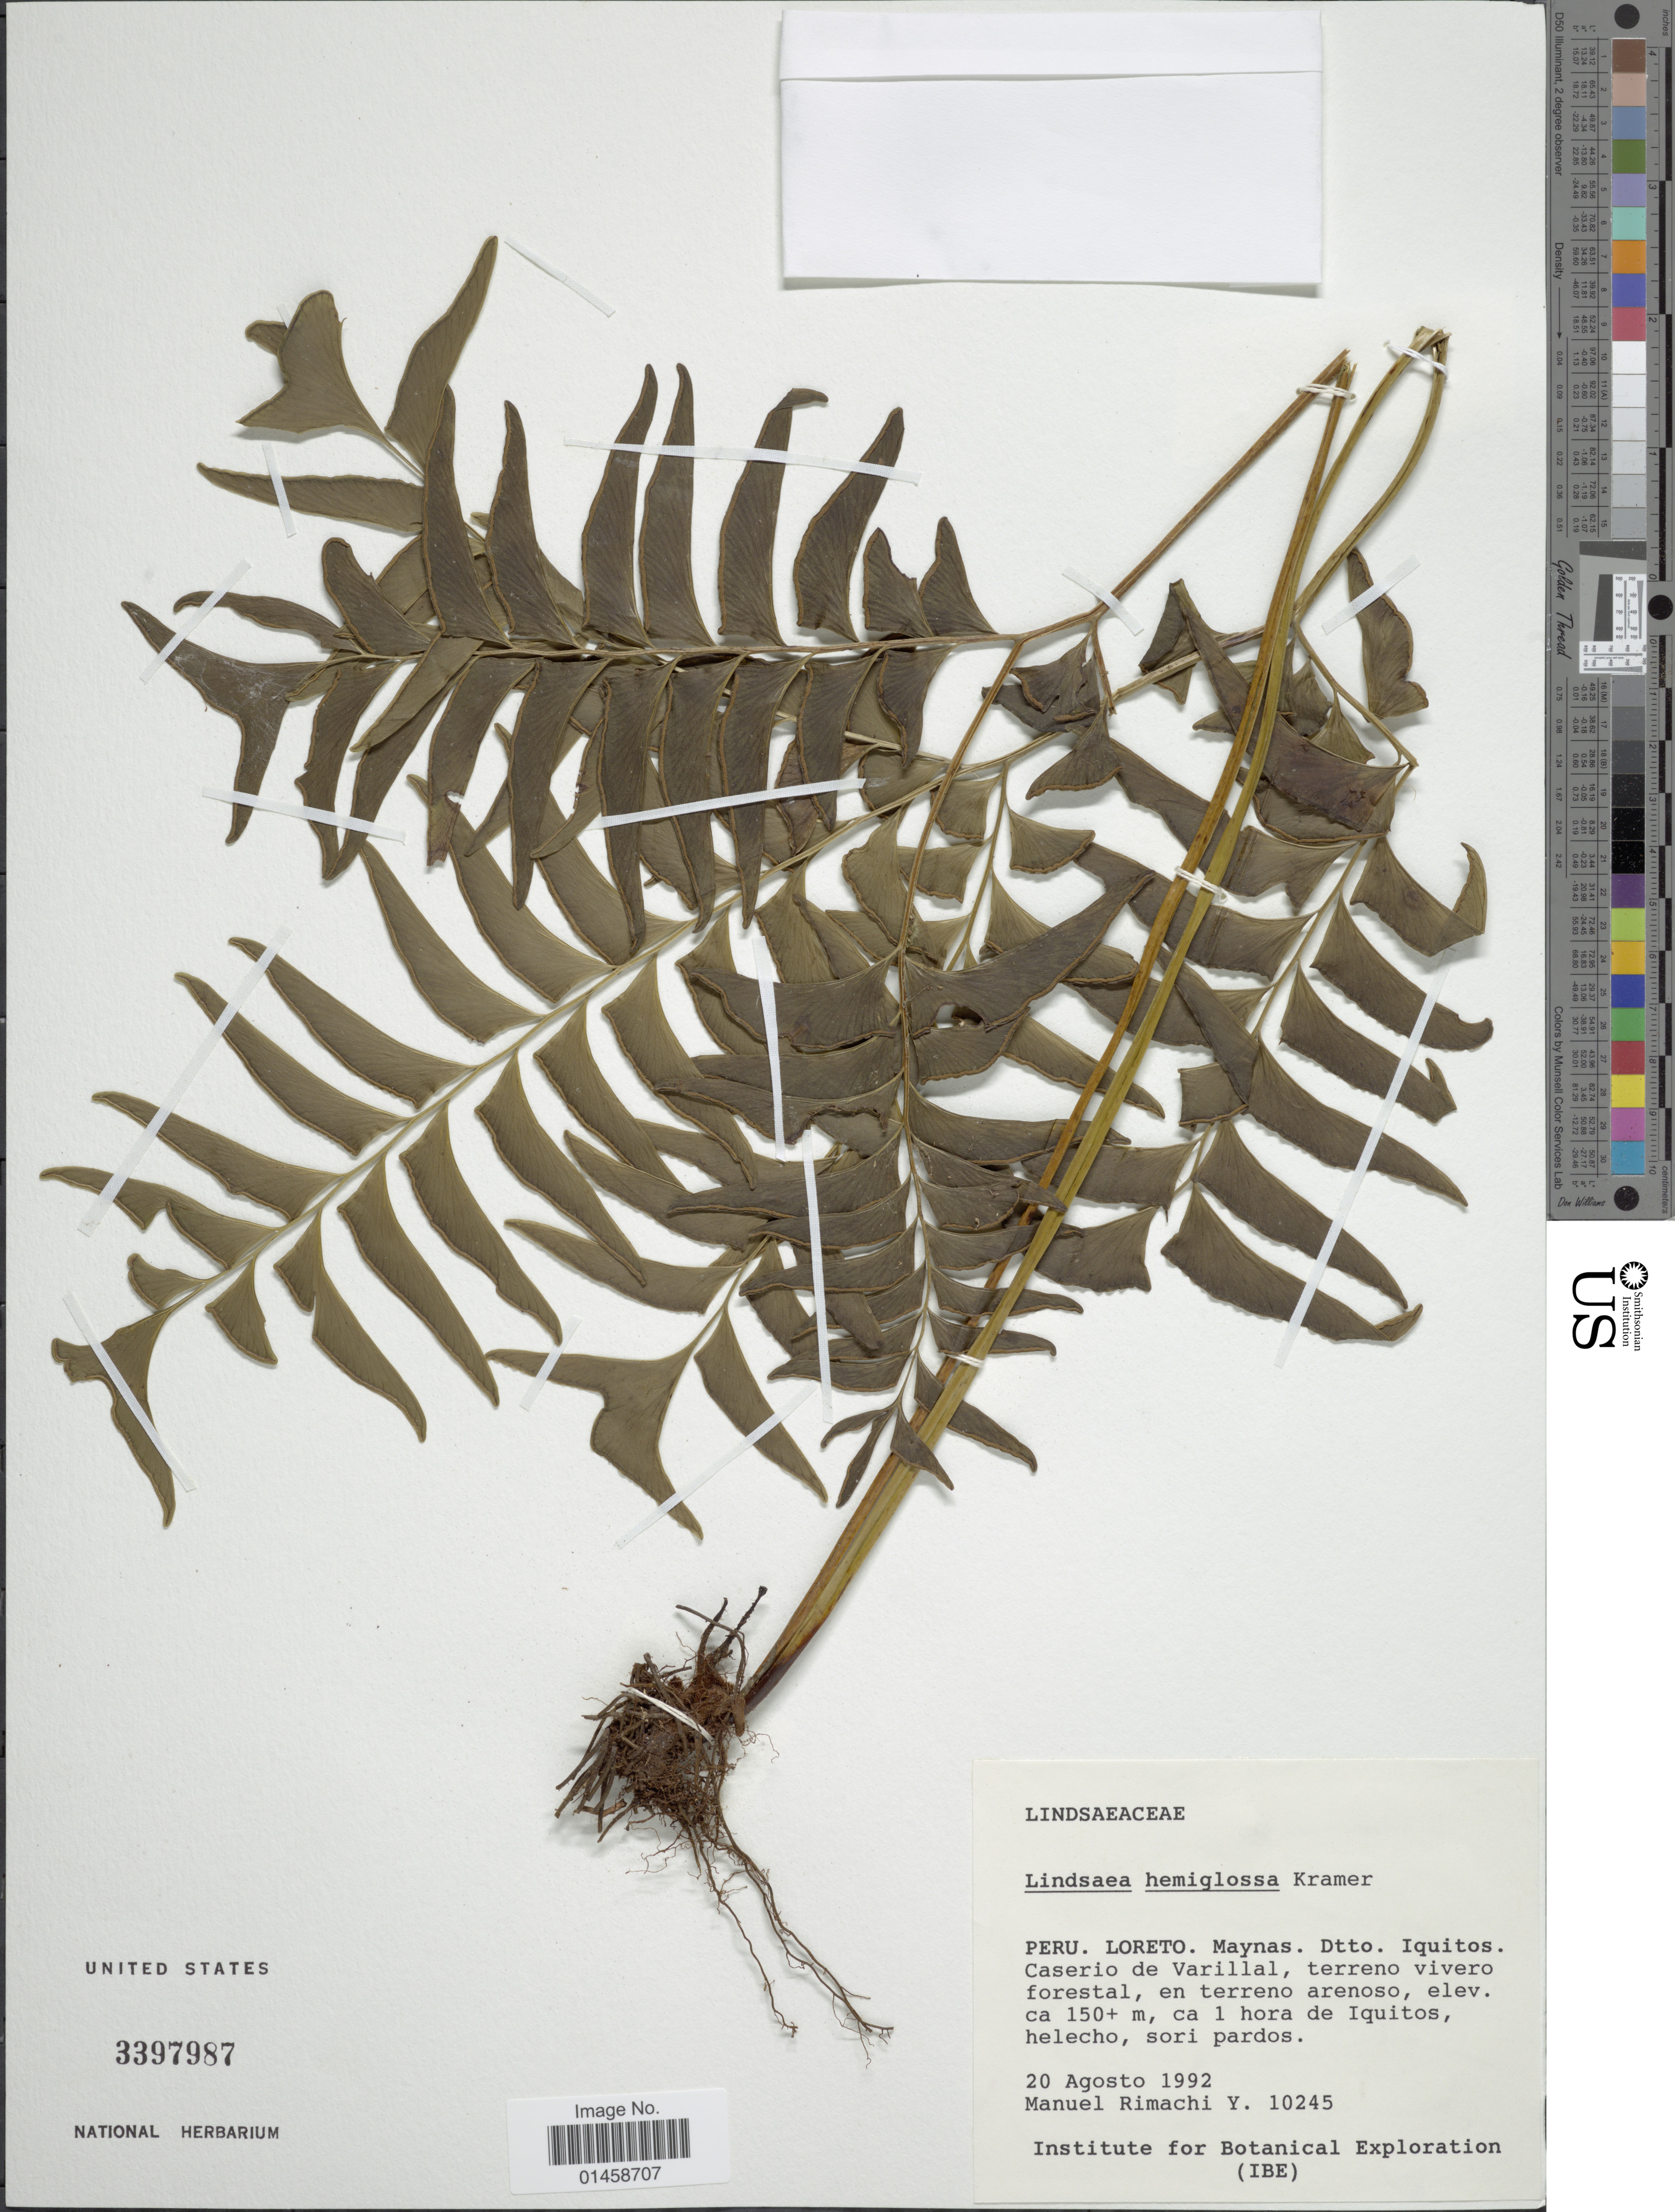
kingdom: Plantae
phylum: Tracheophyta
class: Polypodiopsida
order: Polypodiales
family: Lindsaeaceae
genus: Lindsaea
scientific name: Lindsaea hemiglossa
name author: K.U. Kramer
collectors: M. Rimachi Y.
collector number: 10245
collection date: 1992-08-20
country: Peru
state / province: Loreto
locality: Maynas, Dtto. Iquitos, Caserio de Varillal, terreno viveri forestal, en terreno arenoso, ca 1 hora de Iquitos, helecho, sori pardos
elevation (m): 150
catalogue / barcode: US 3397987